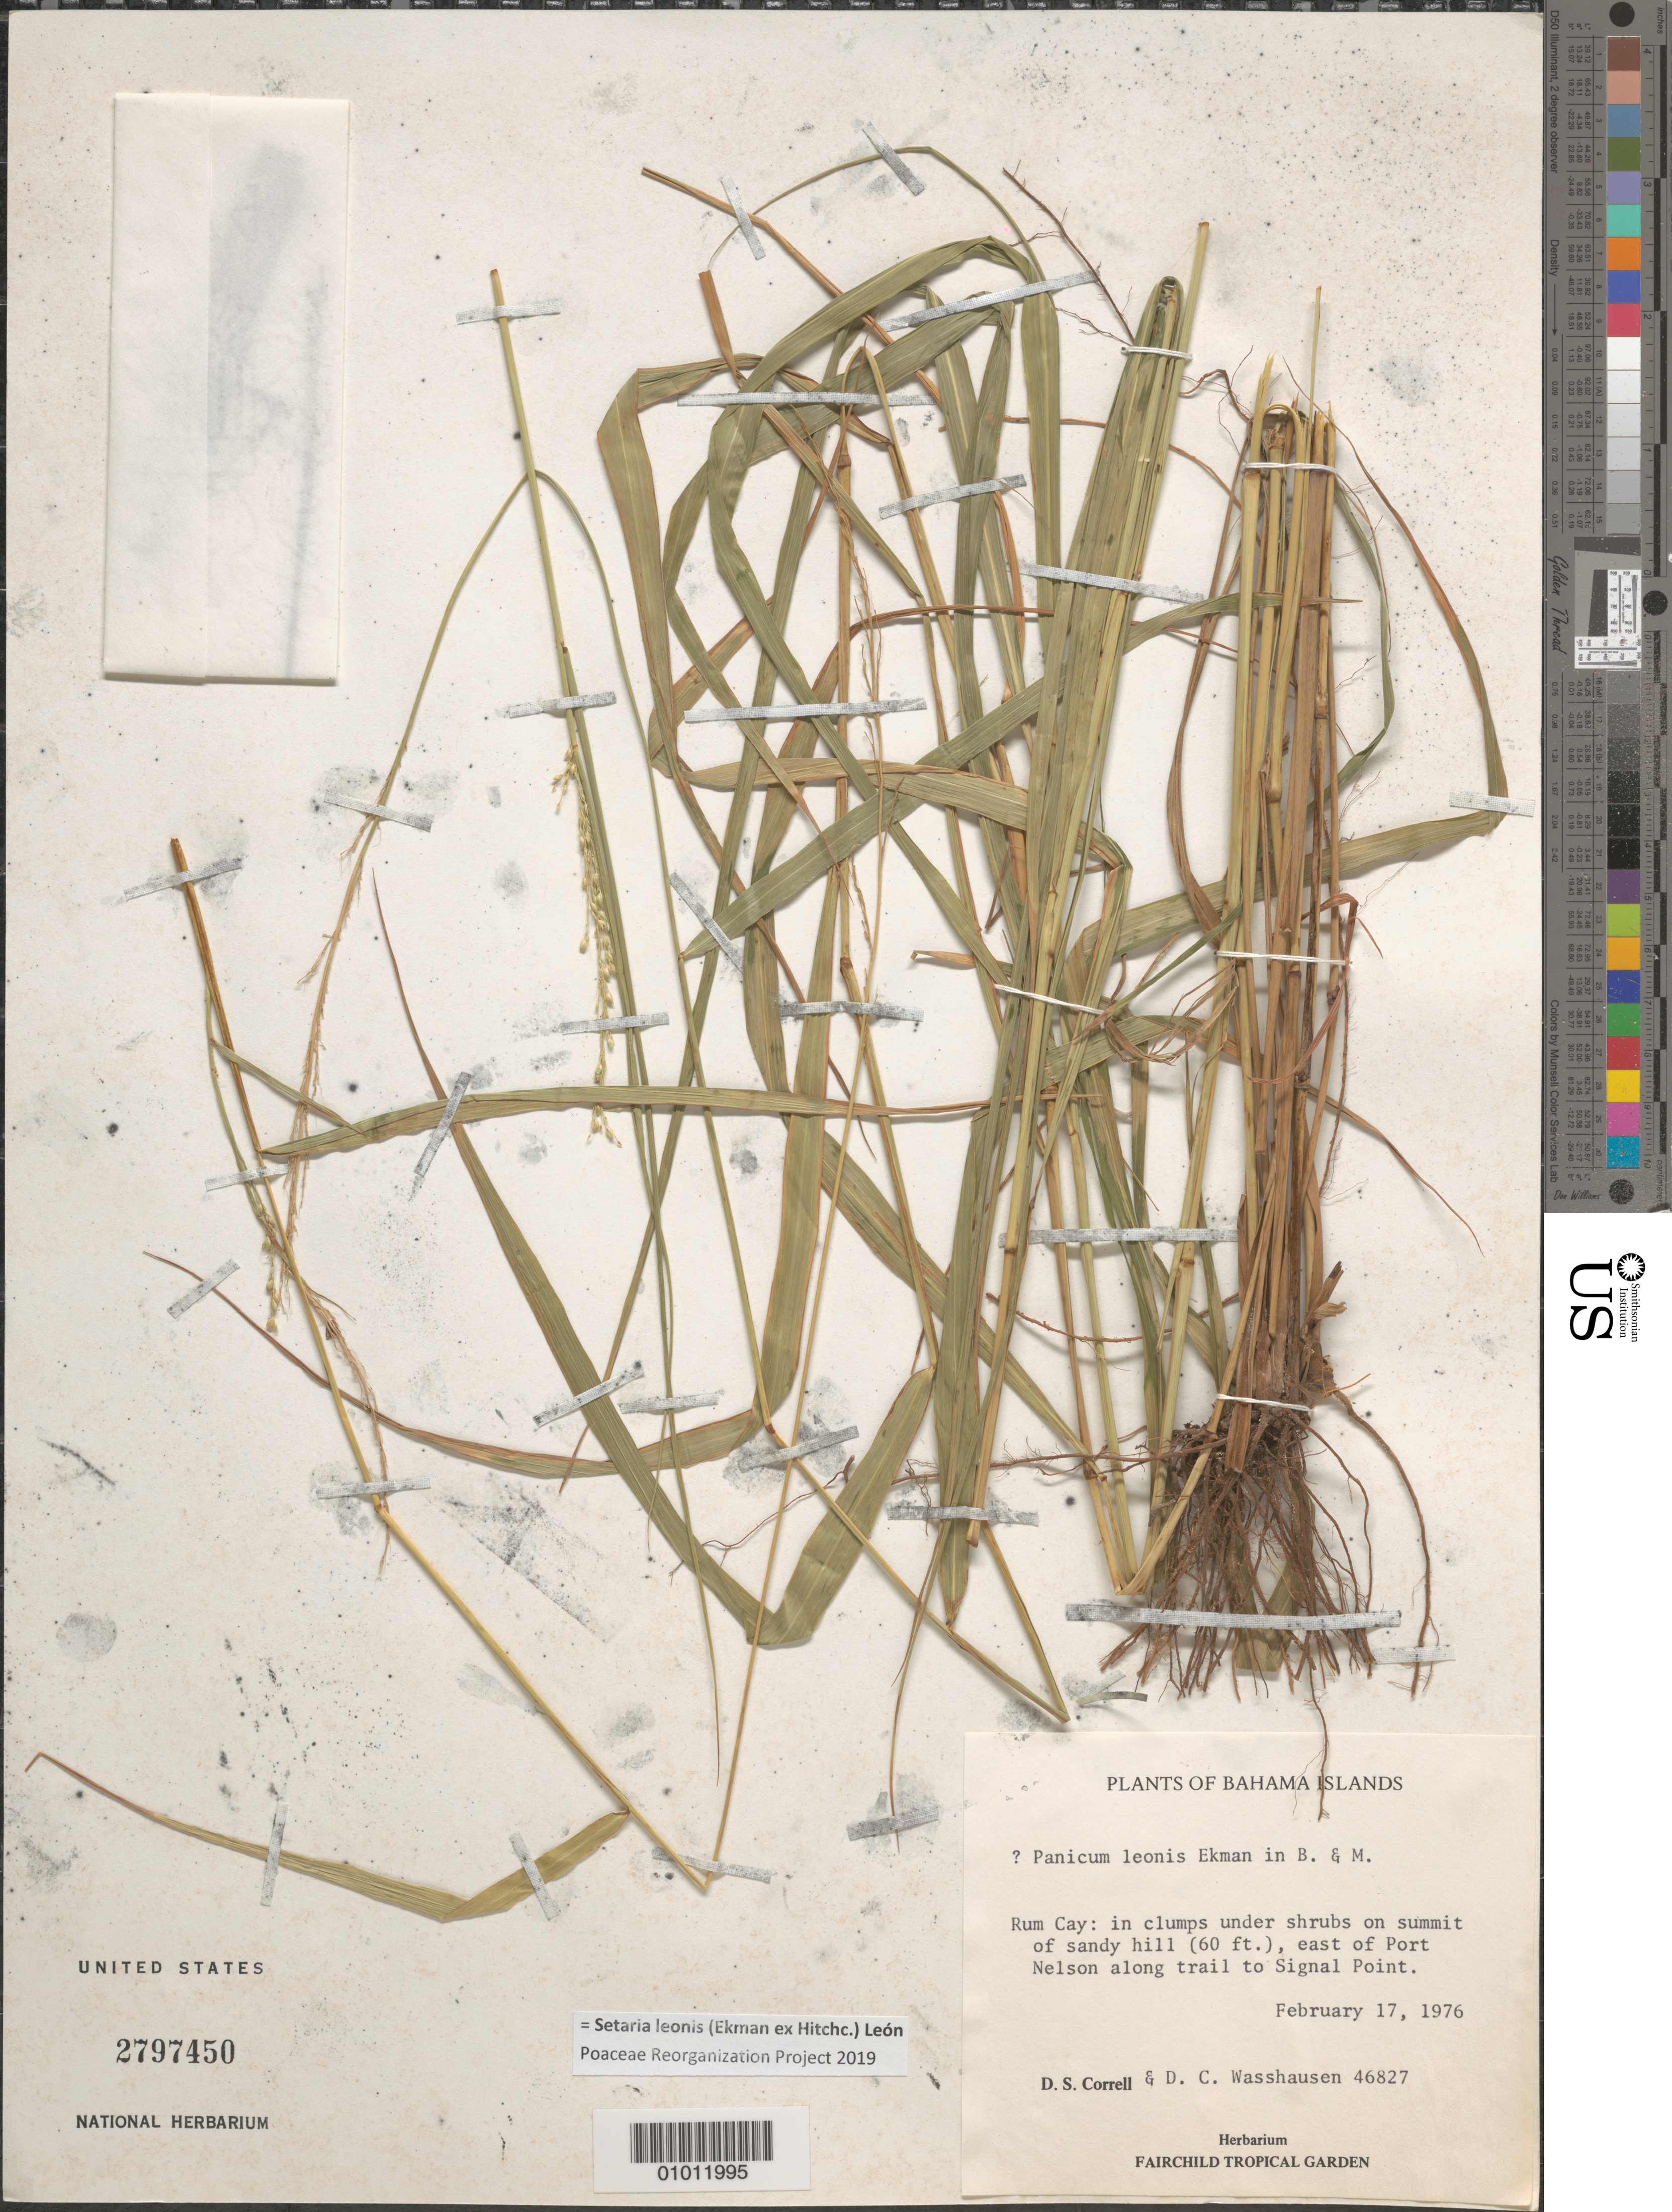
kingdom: Plantae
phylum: Tracheophyta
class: Liliopsida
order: Poales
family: Poaceae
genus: Setaria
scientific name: Setaria leonis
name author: (Ekman) León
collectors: D. S. Correll & D. C. Wasshausen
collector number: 46827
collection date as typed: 17 Feb 1976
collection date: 1976-02-17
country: Bahamas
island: Rum Cay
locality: On summit of sandy hill, E of Port Nelson along trail to Signal Point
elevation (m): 18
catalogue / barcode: US 2797450